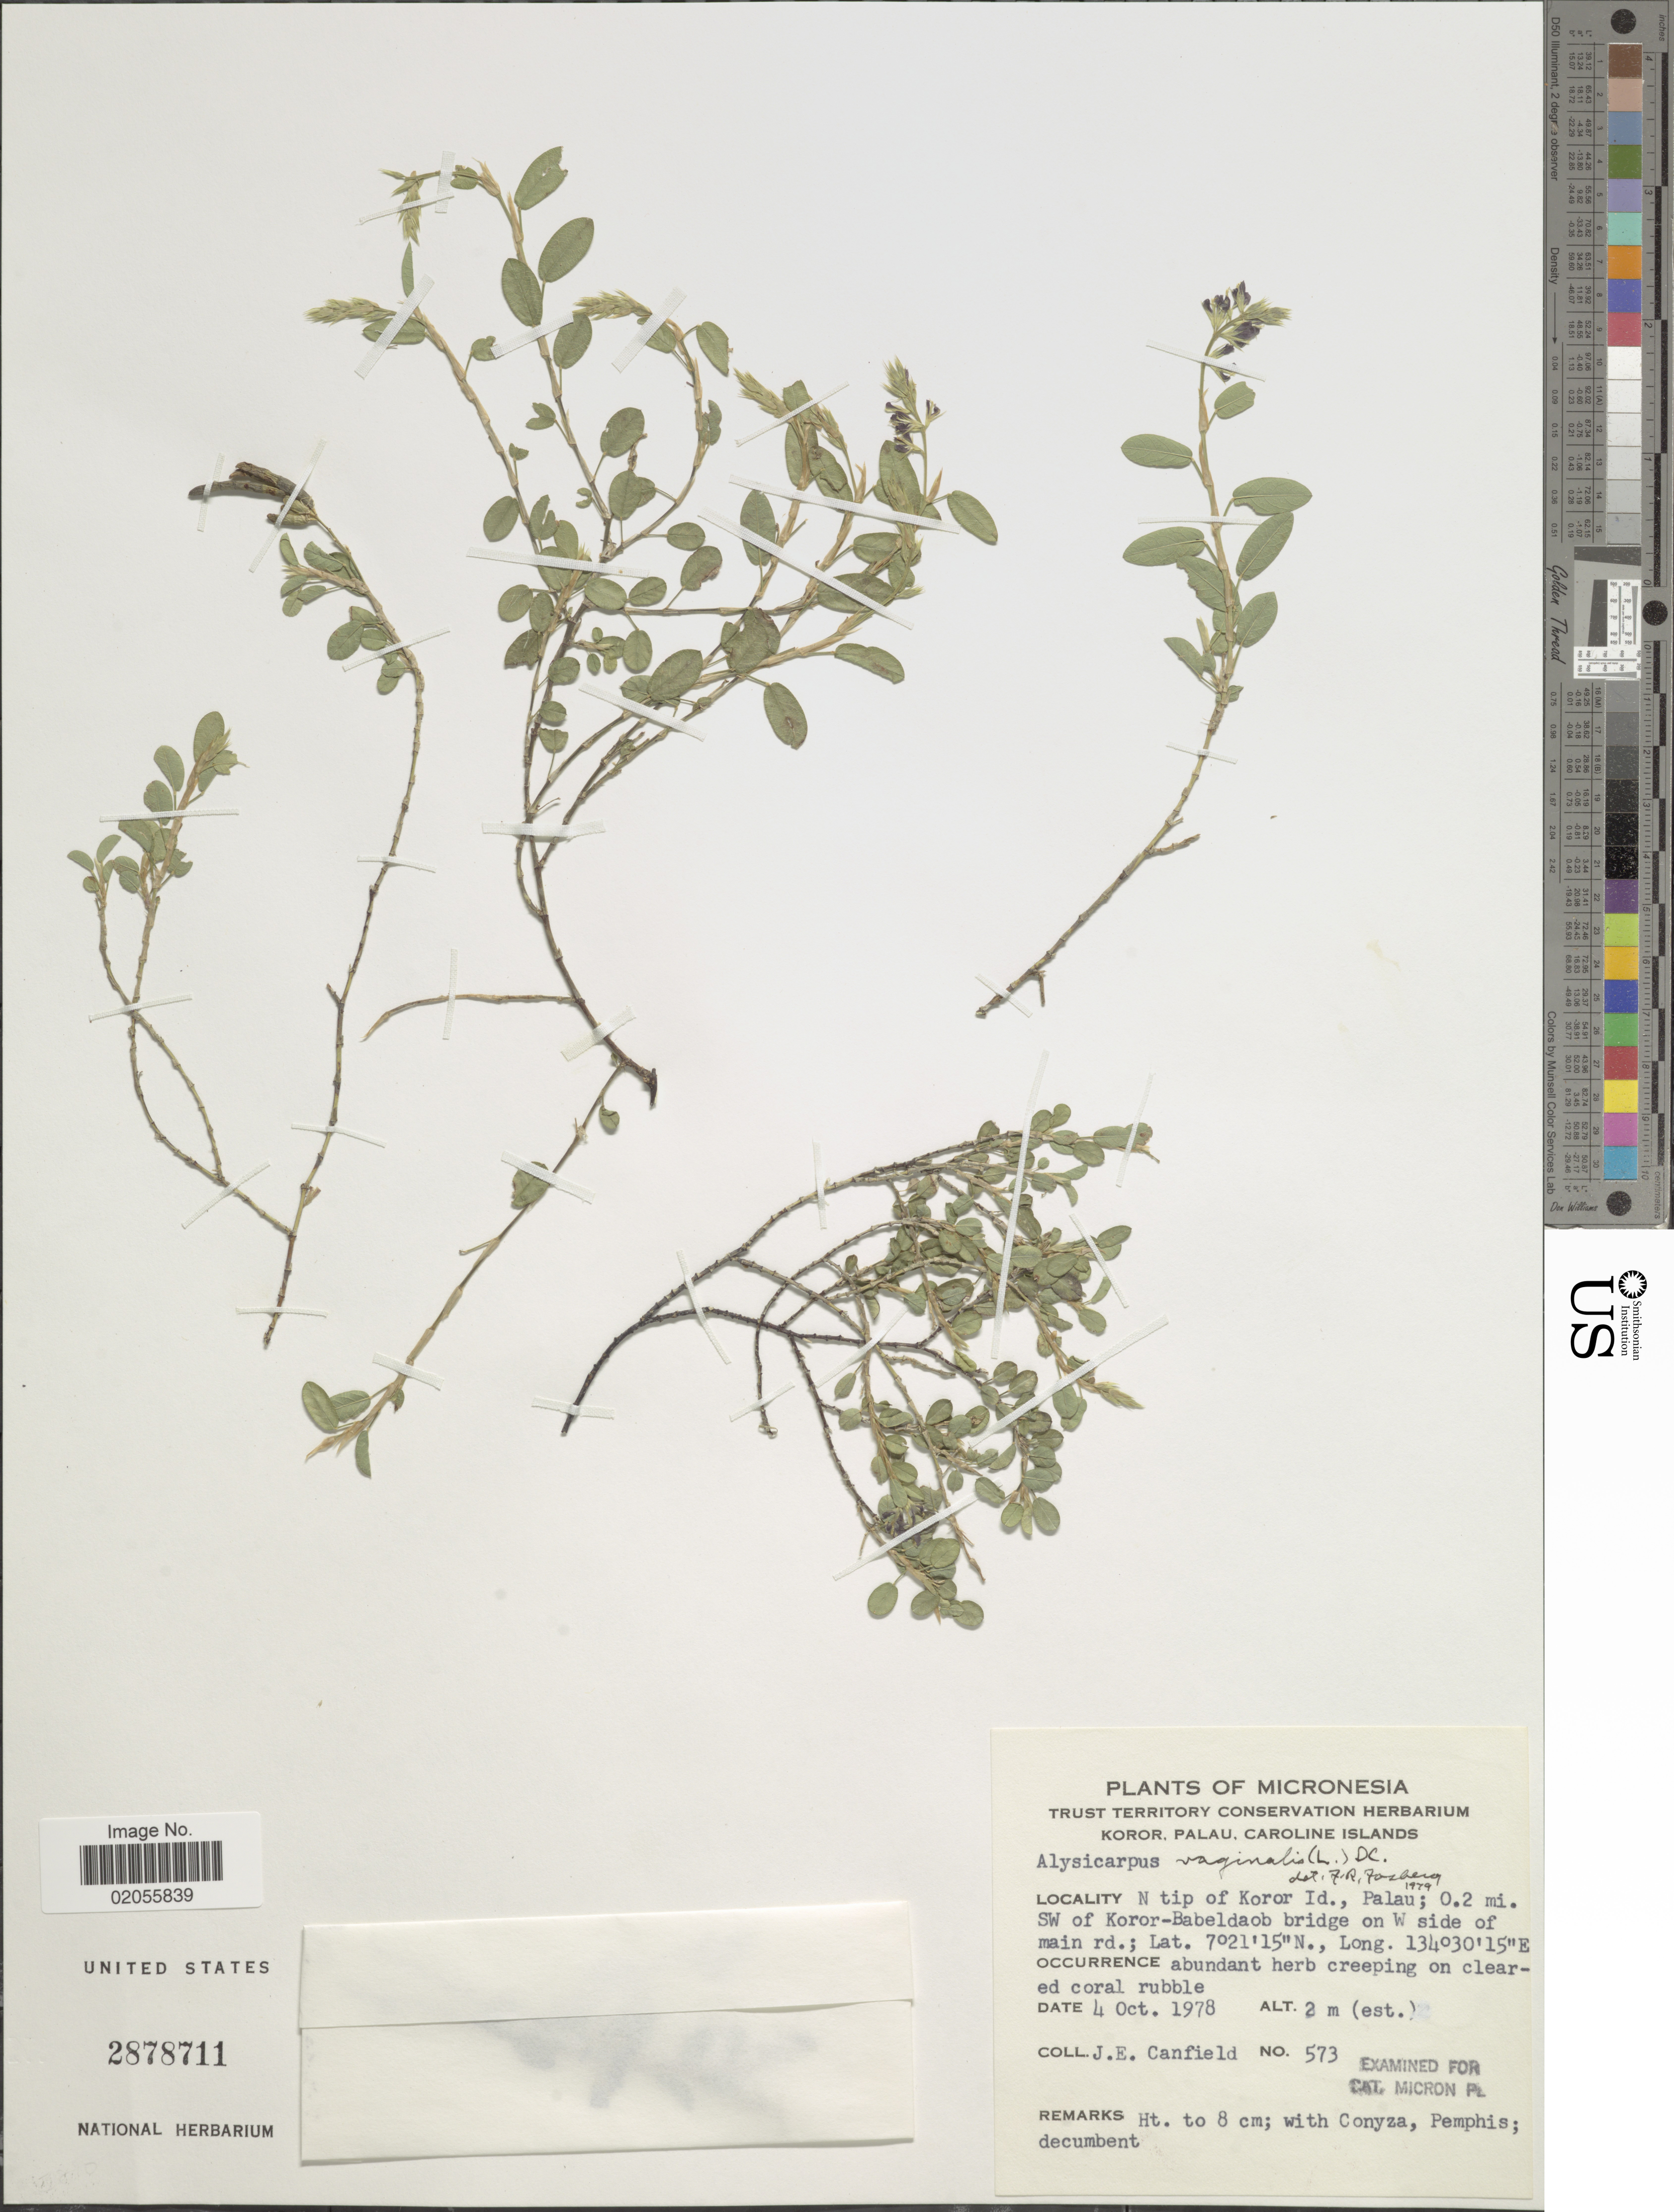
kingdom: Plantae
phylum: Tracheophyta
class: Magnoliopsida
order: Fabales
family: Fabaceae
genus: Alysicarpus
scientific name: Alysicarpus vaginalis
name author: (L.) DC.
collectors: J. E. Canfield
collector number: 573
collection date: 1978-10-04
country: Palau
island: Oreor [Koror]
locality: N tip of Koror Id., Palau; 0.2 mi. SW of Koror-Babeldaob bridge on W side of main rd.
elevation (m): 2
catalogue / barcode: US 2878711